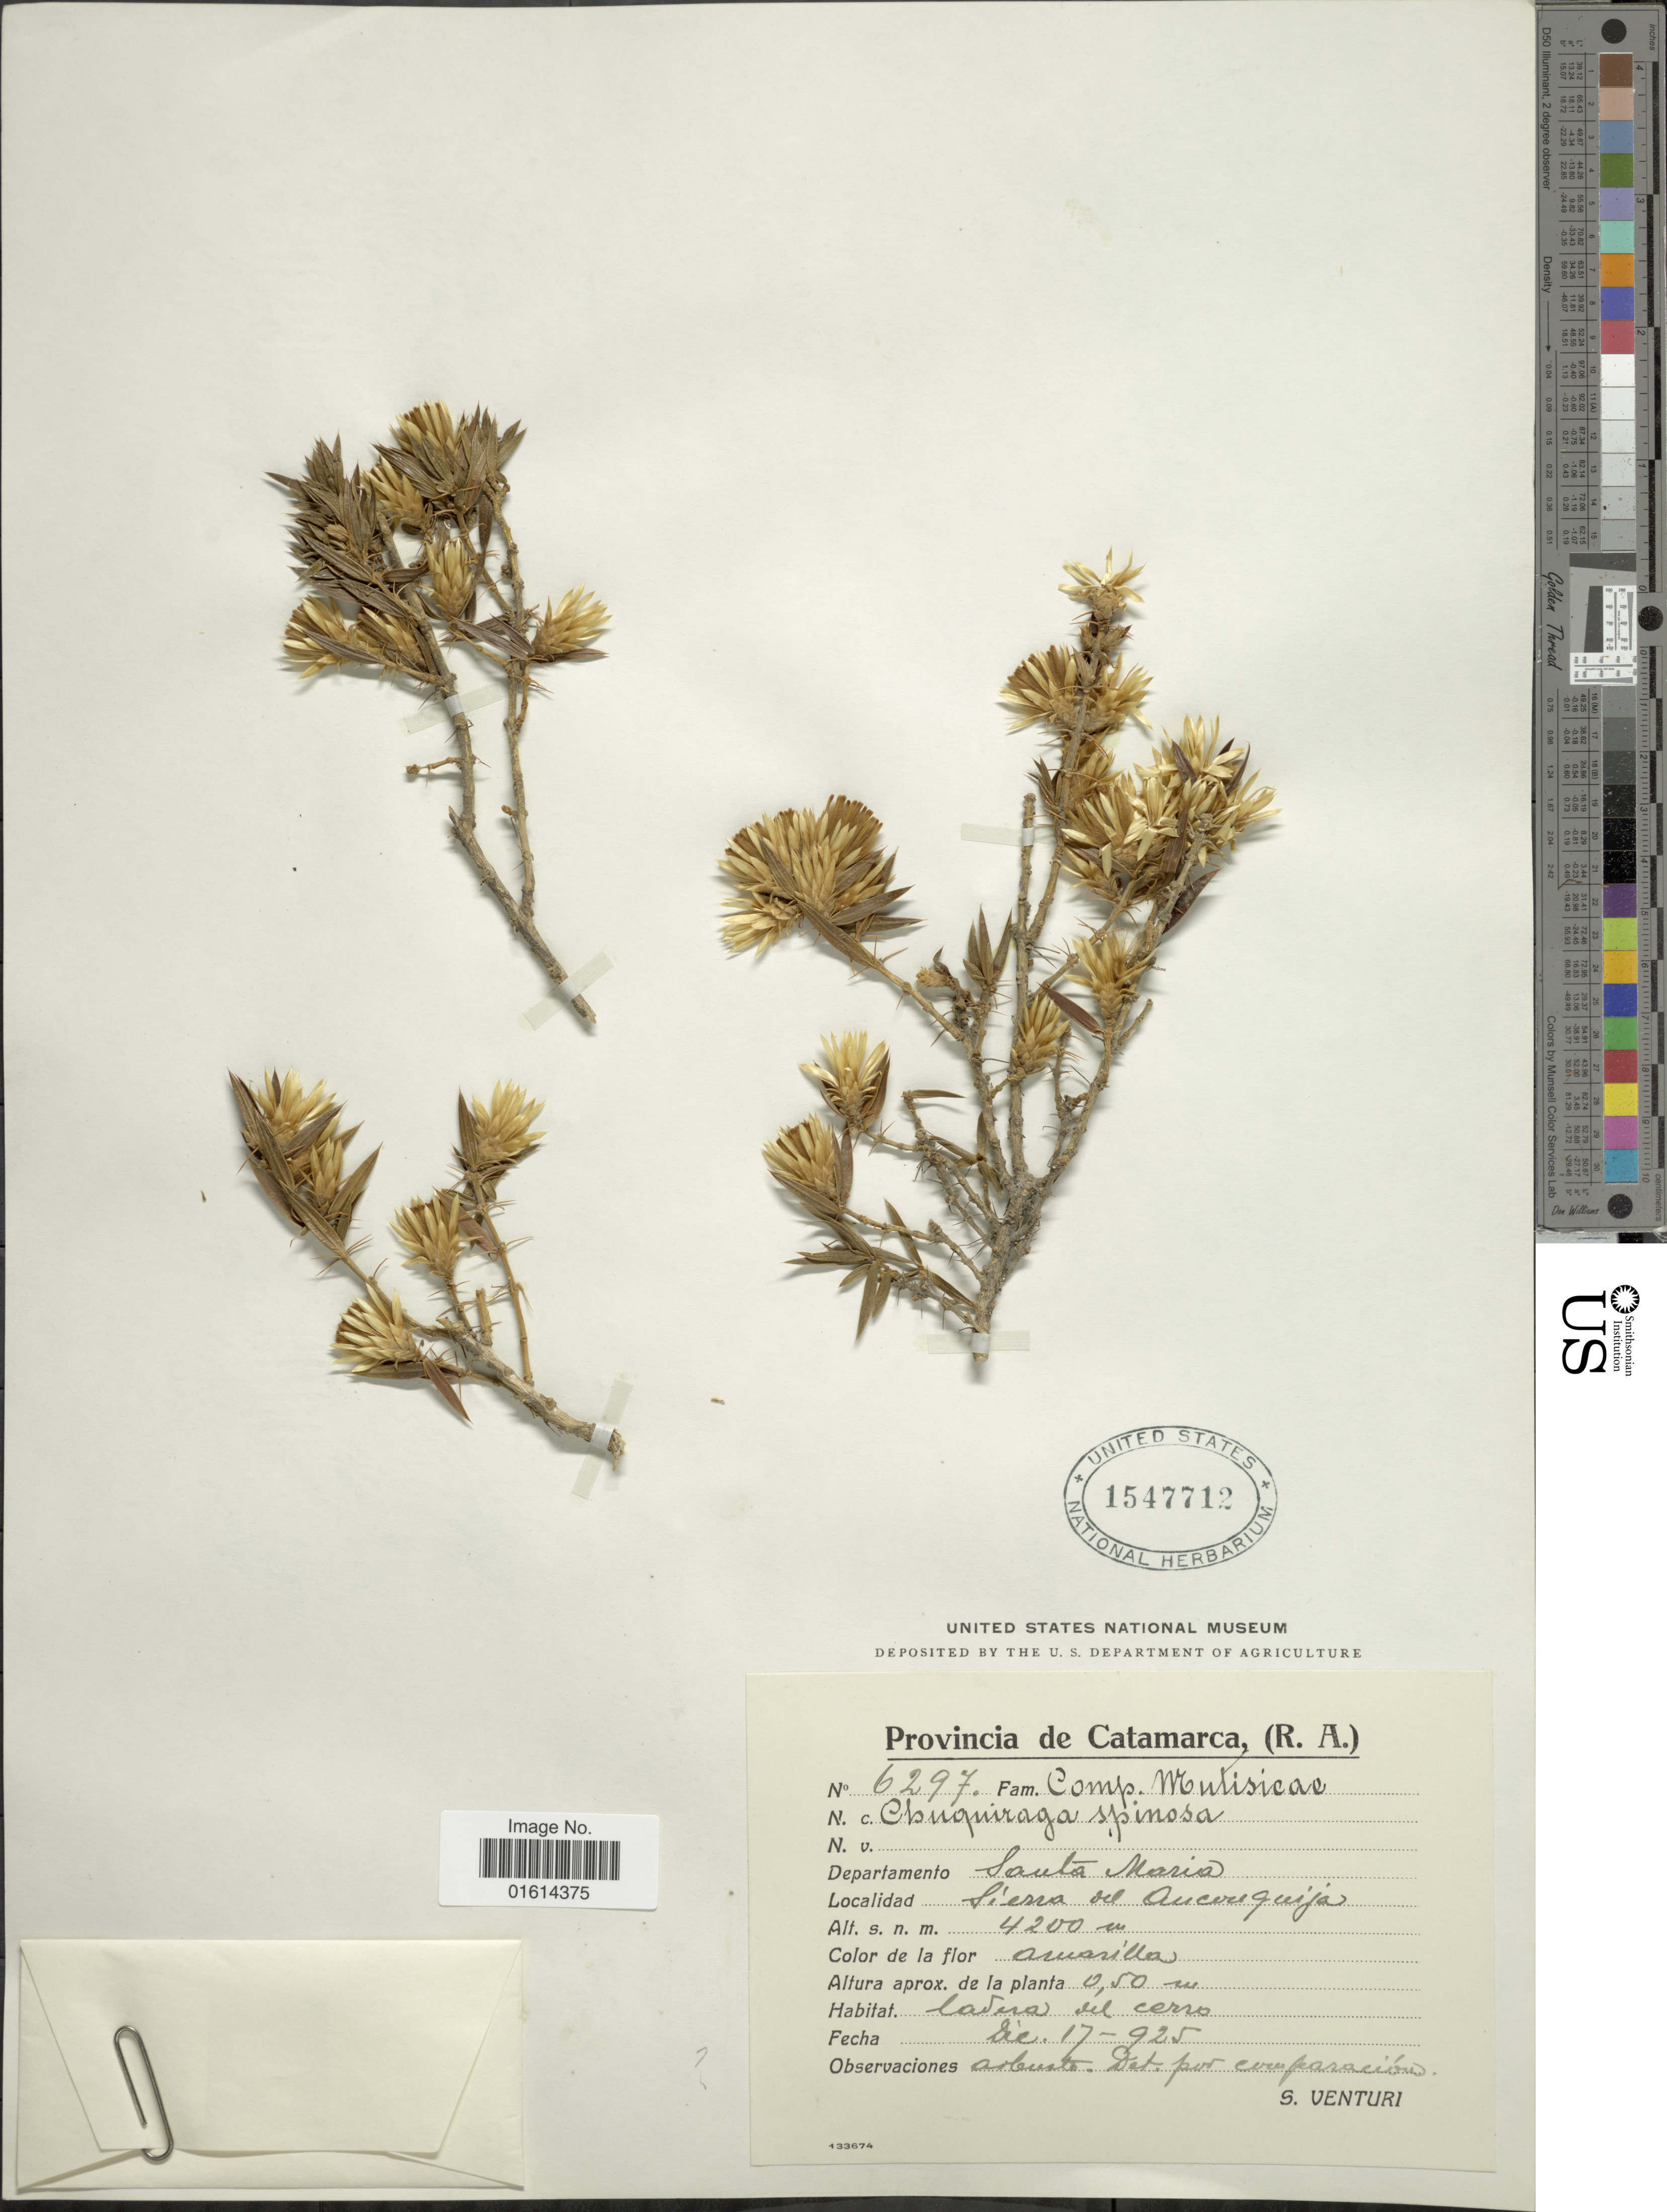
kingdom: Plantae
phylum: Tracheophyta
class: Magnoliopsida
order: Asterales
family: Asteraceae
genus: Chuquiraga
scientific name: Chuquiraga parviflora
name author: (Griseb.) Hieron.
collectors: S. Venturi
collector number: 6297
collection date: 1925-12-17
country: Argentina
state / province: Catamarca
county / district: Santa Maria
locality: Sierra del Aconquija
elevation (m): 4200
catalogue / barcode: US 1547712